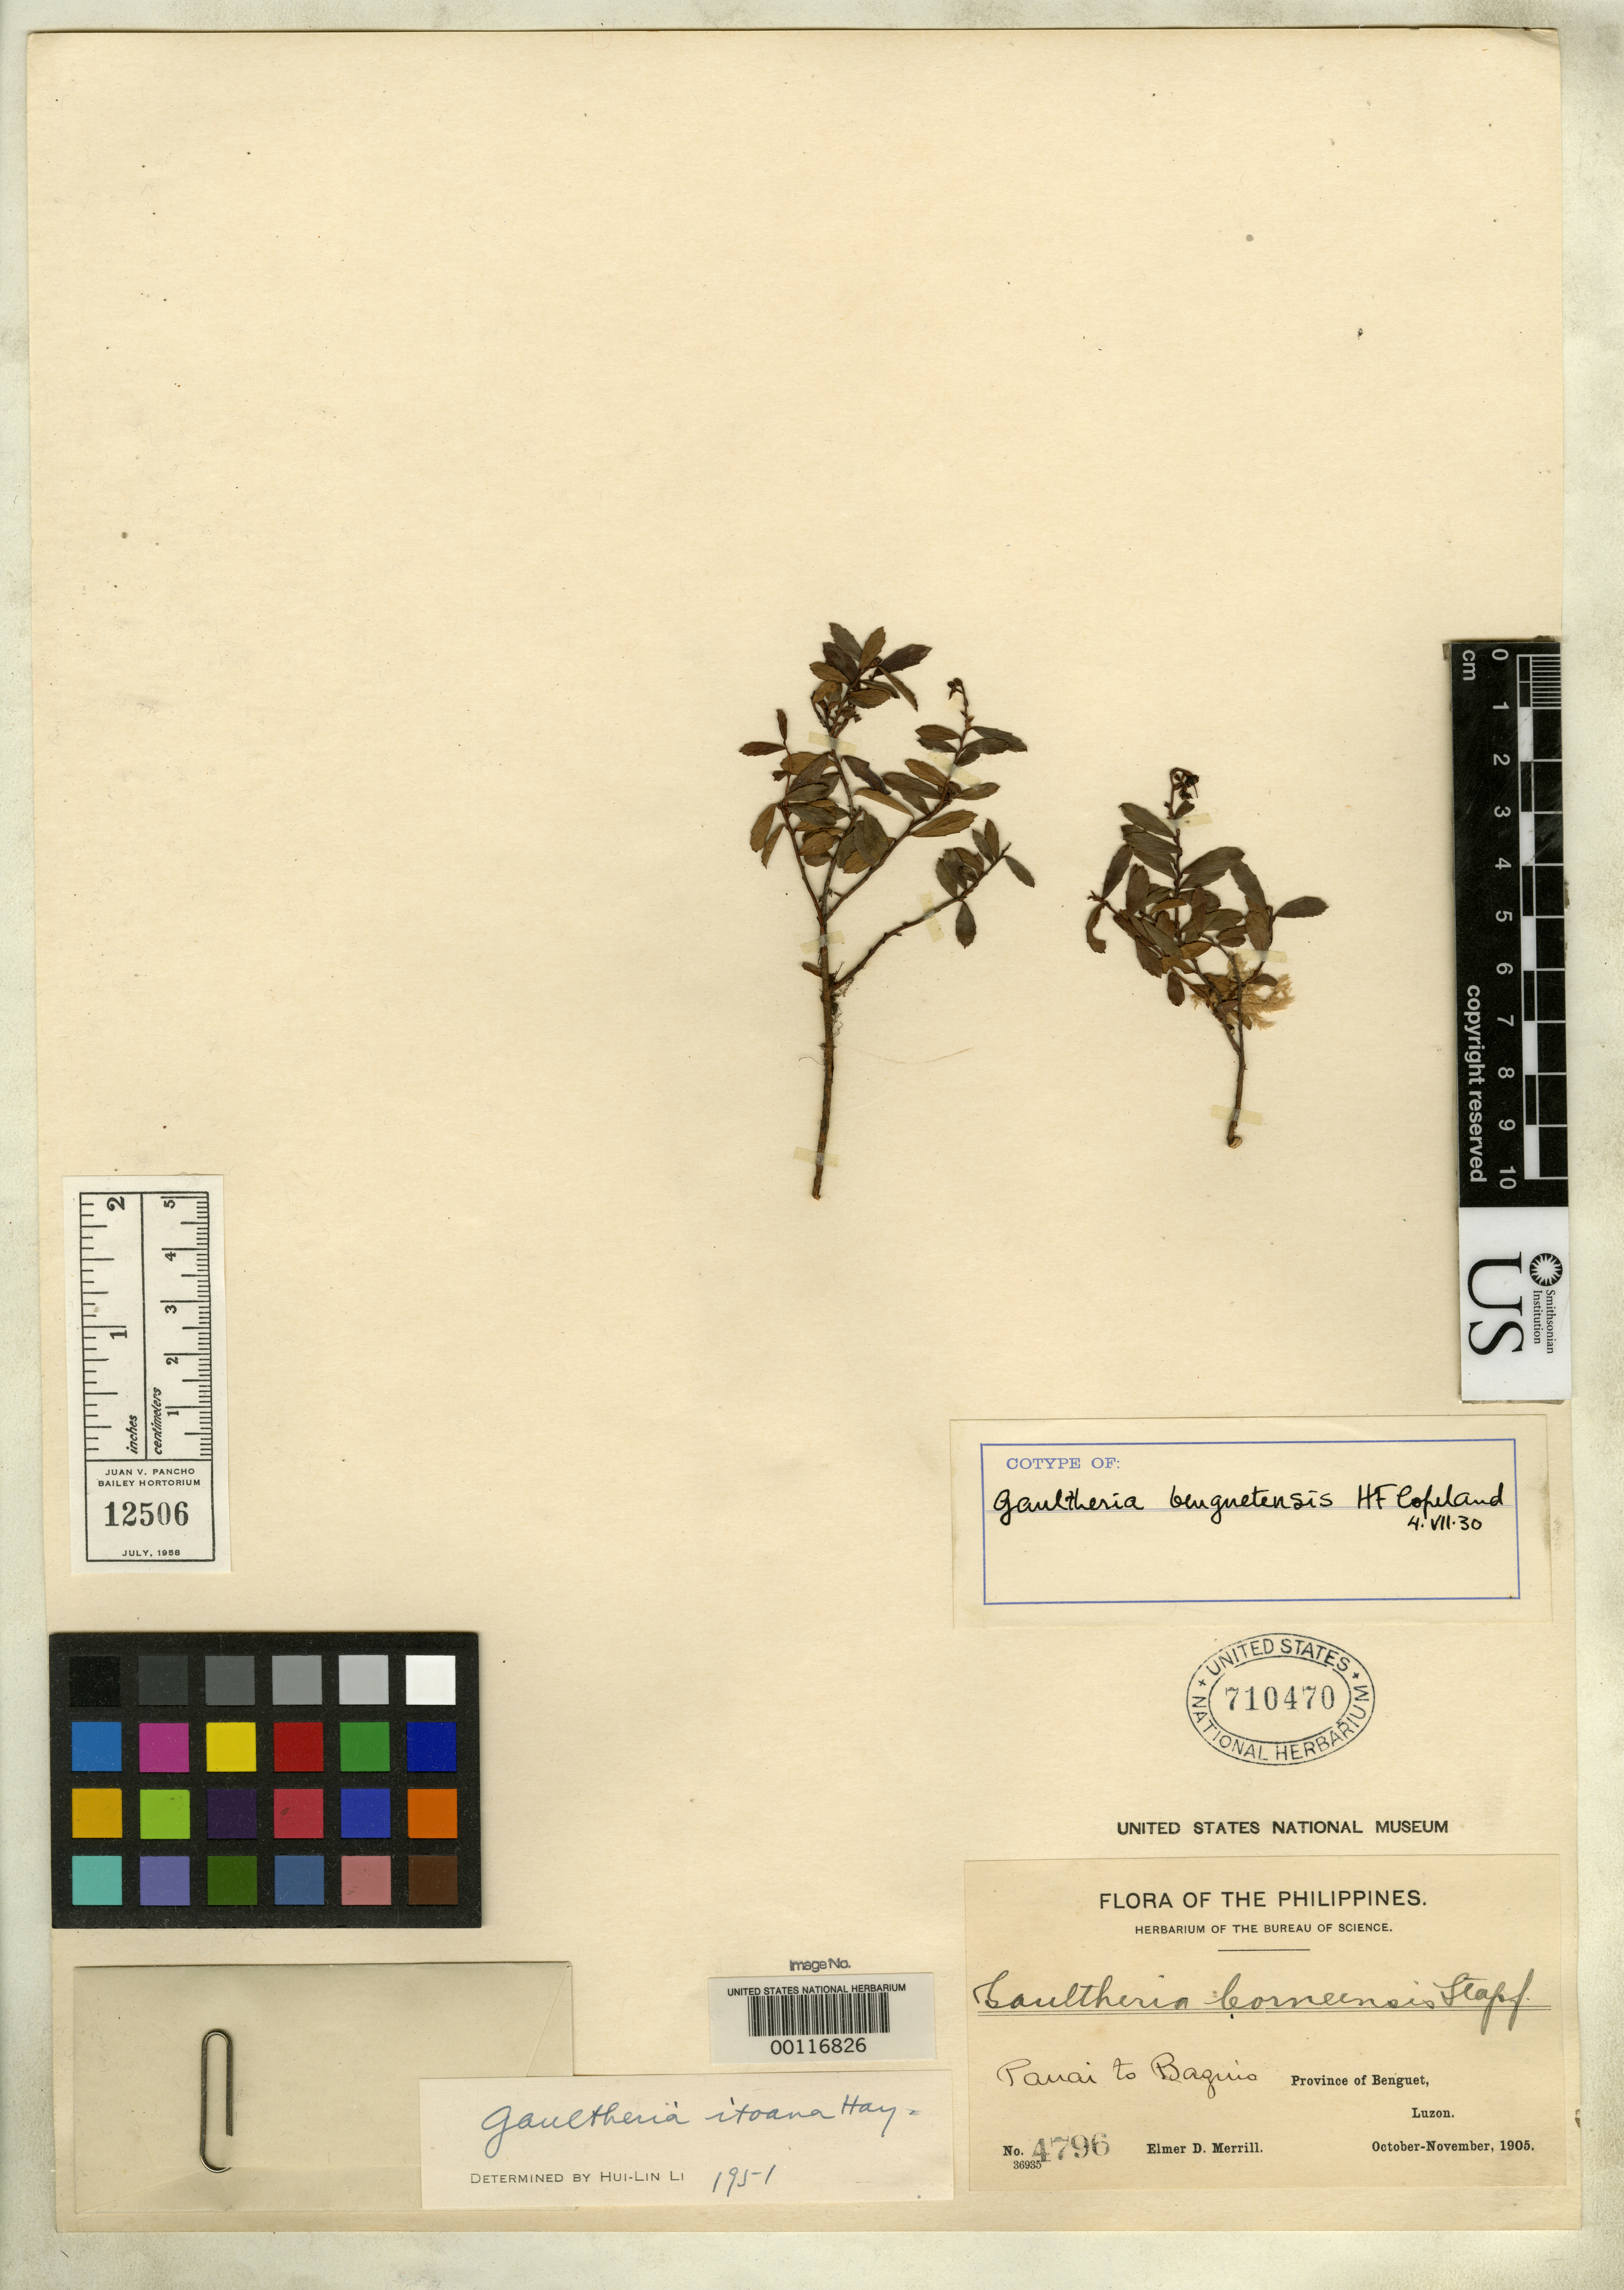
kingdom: Plantae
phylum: Tracheophyta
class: Magnoliopsida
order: Ericales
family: Ericaceae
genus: Gaultheria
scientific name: Gaultheria benguetensis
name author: H.F. Copel.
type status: Isotype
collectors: E. D. Merrill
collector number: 4796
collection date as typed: Oct 1905 to -- Nov 1905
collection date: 1905-10/1905-11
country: Philippines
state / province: Cordillera (Administrative Region)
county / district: Benguet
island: Luzon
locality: Panai to Baguio.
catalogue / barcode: US 710470